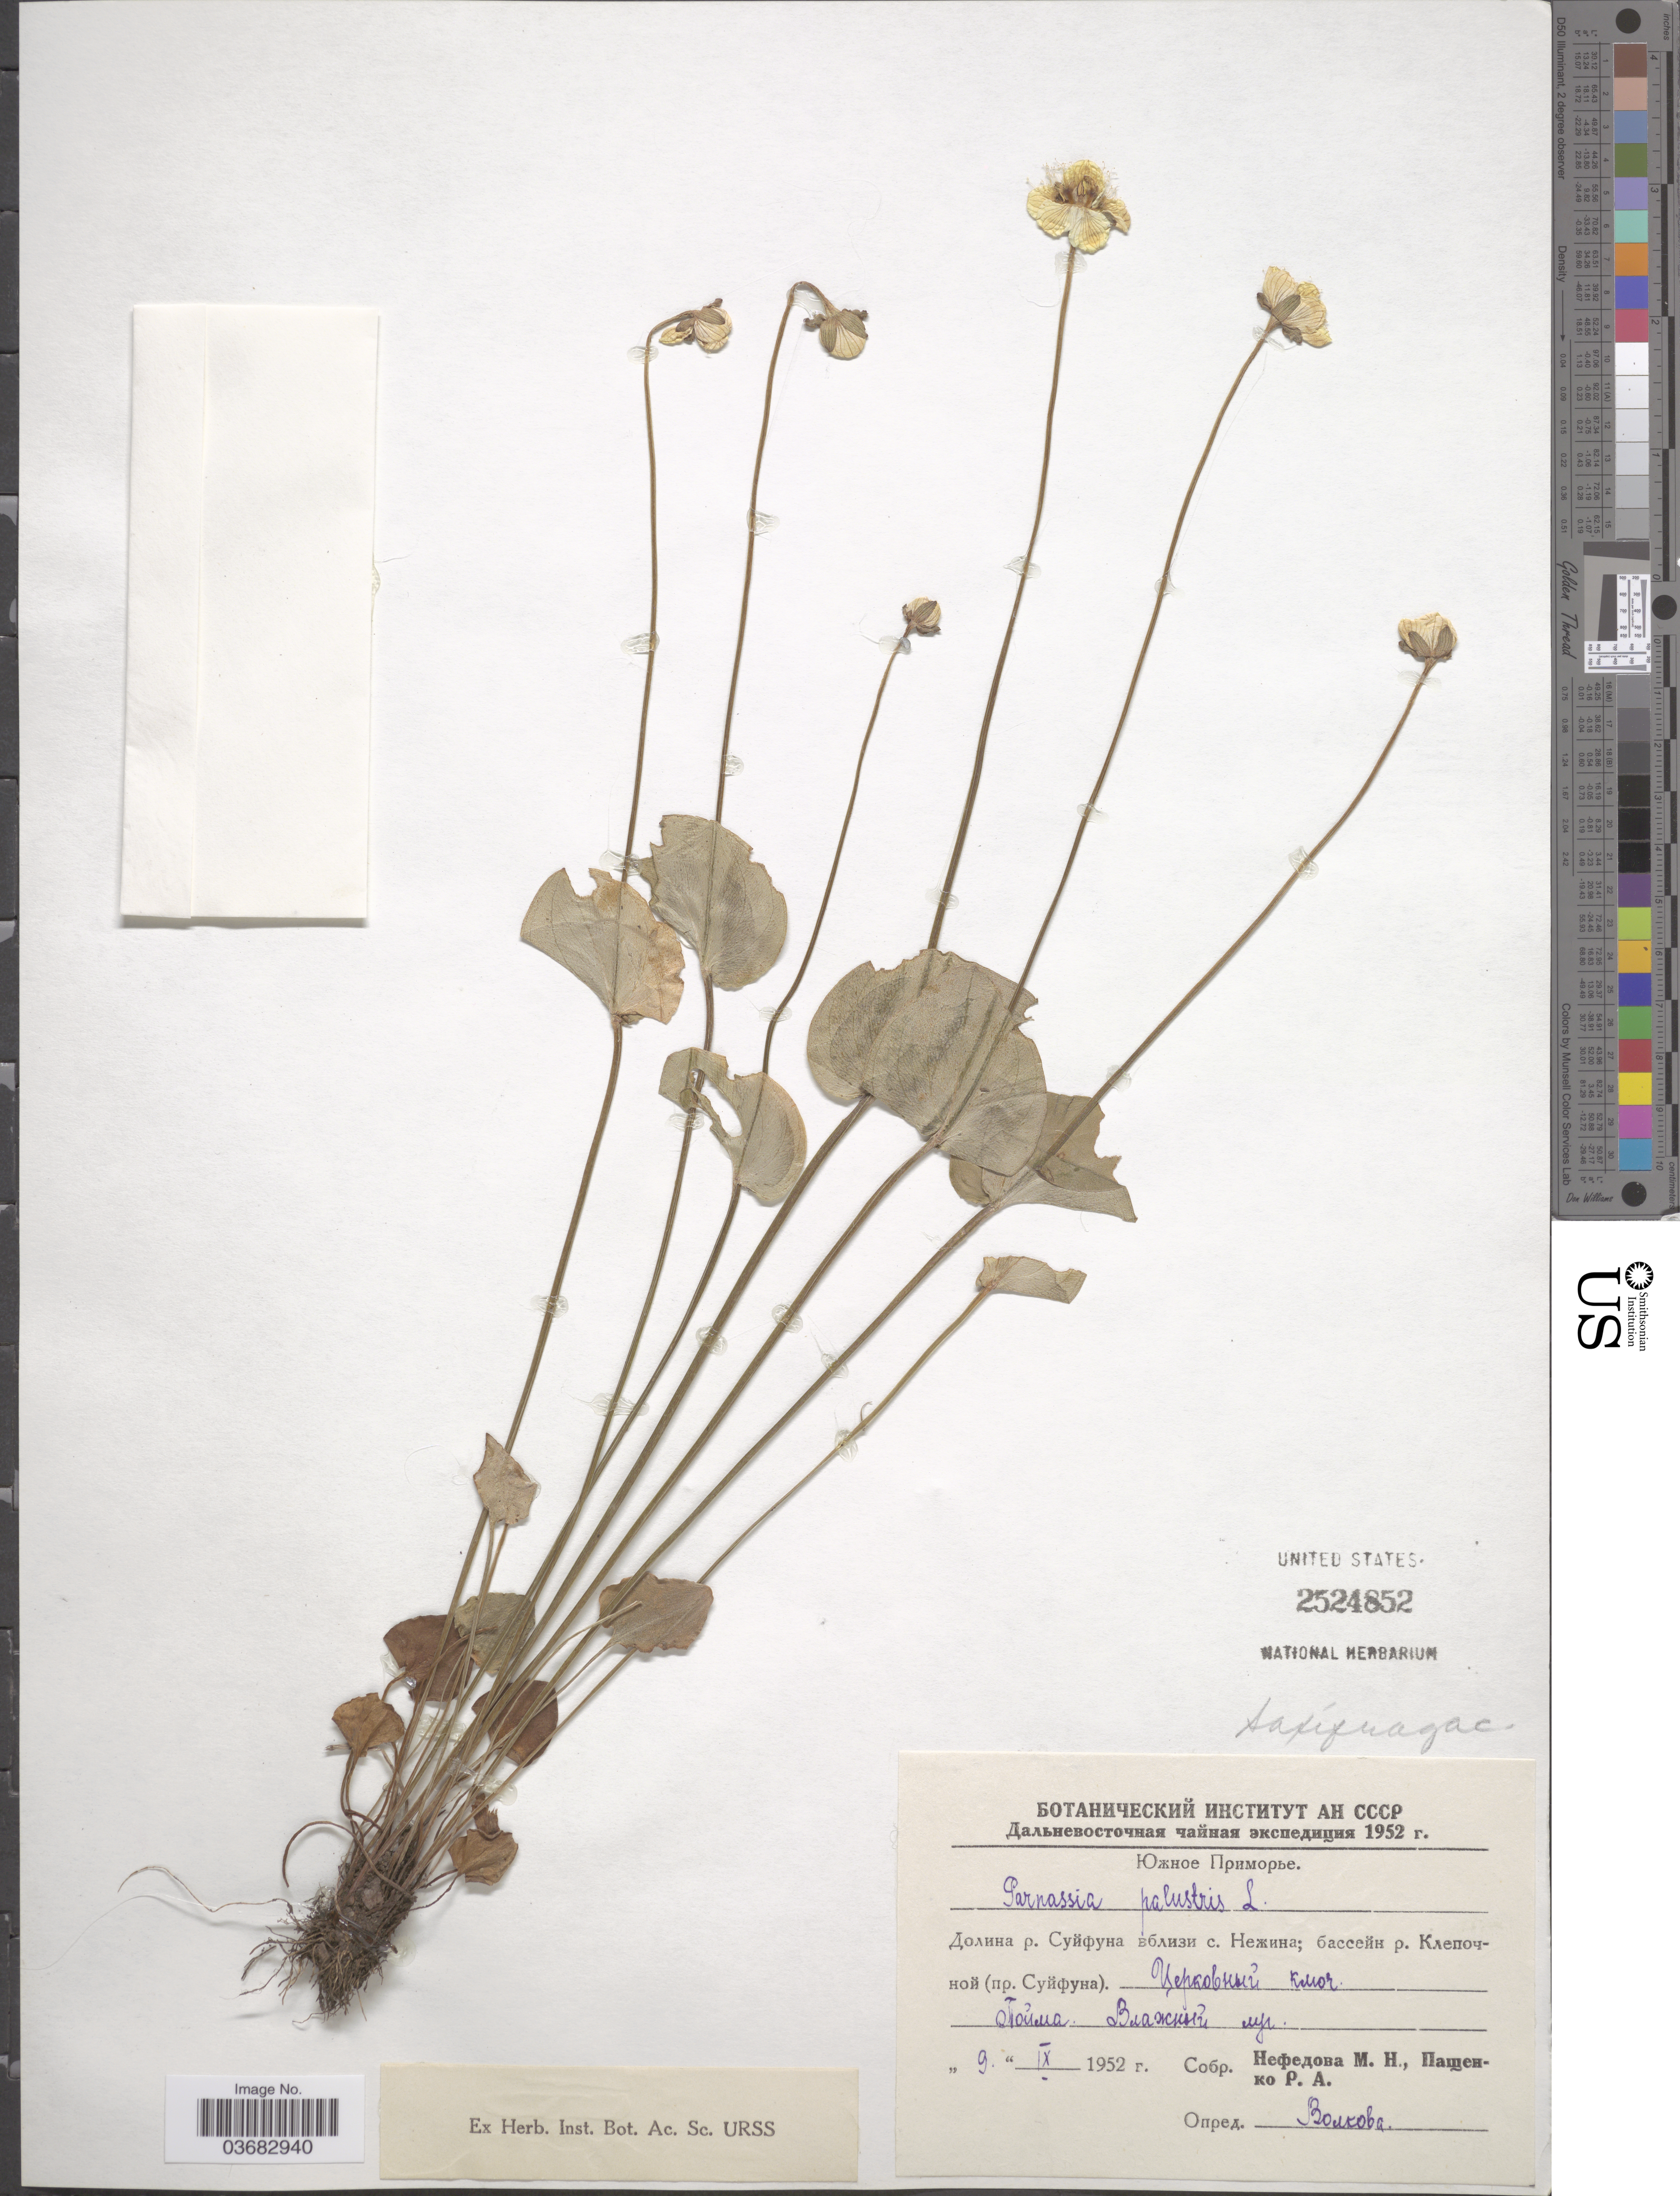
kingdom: Plantae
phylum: Tracheophyta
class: Magnoliopsida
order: Celastrales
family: Parnassiaceae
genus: Parnassia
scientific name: Parnassia palustris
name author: L.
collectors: M. Nefedova & R. Pashchenko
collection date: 1952-09-09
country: Russian Federation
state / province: Primorsky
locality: Valley of river Suifun near village Nezhino, basin of river Klepochnaya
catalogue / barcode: US 2524852